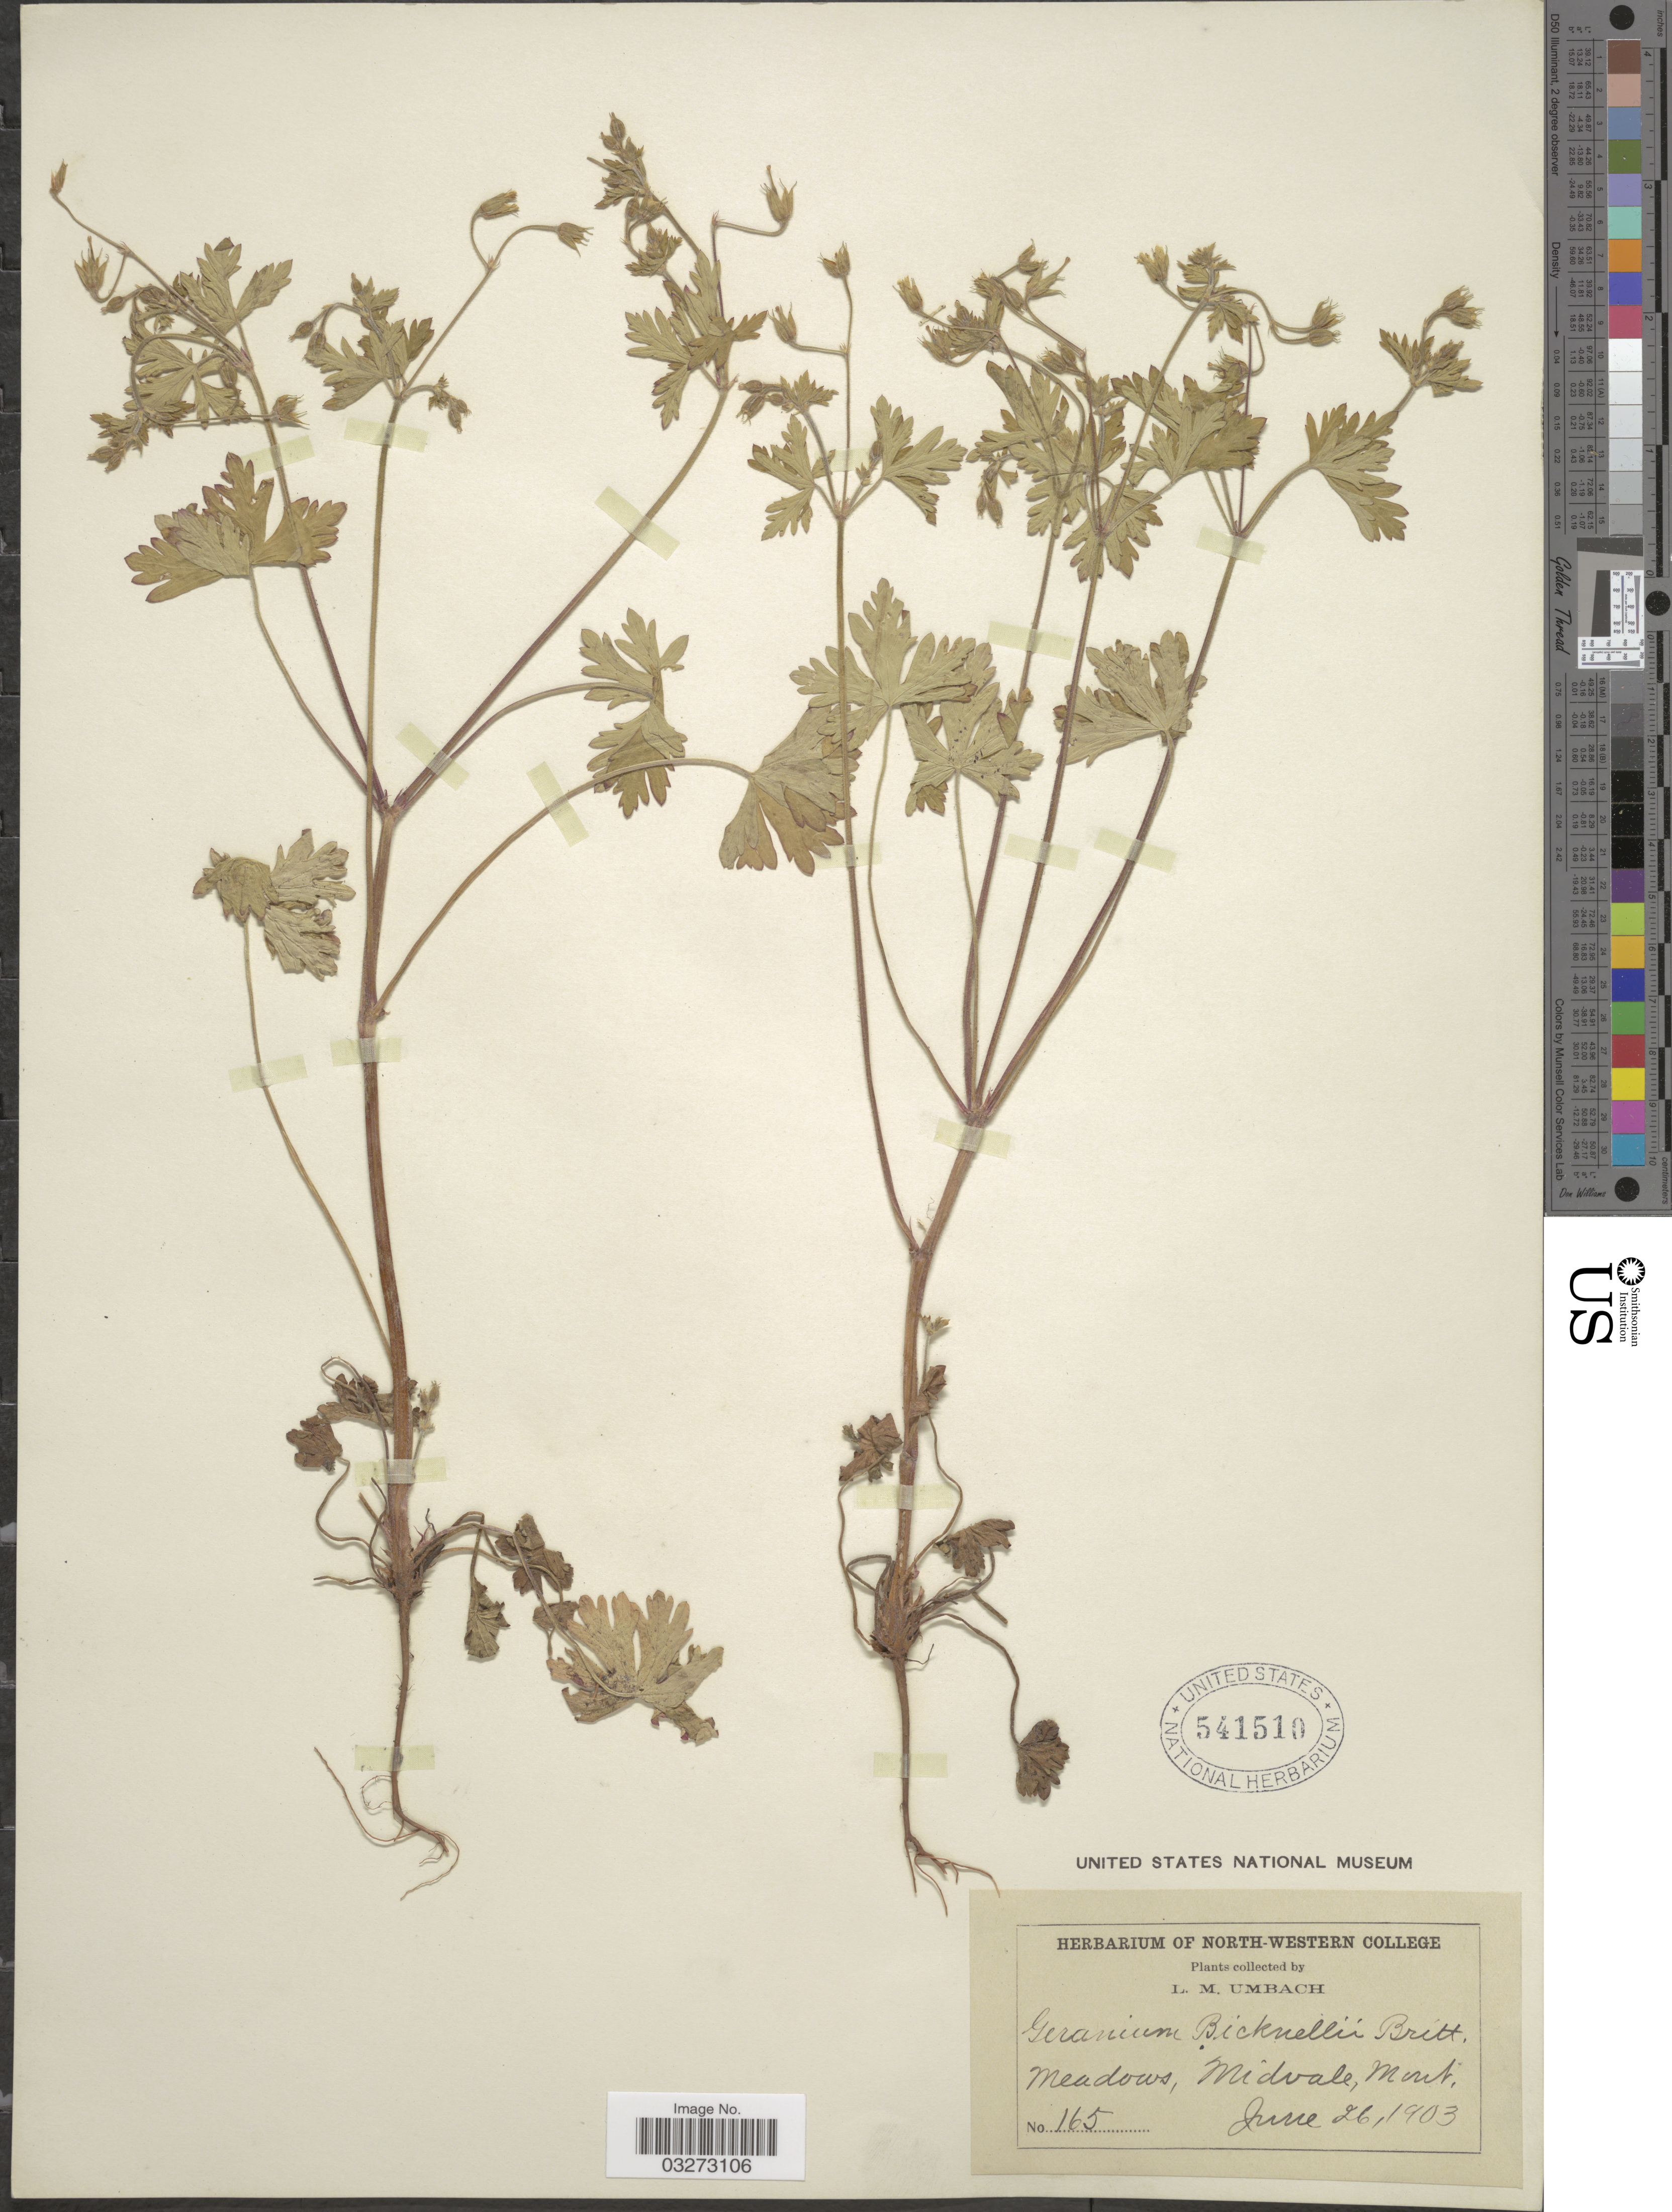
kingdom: Plantae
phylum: Tracheophyta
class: Magnoliopsida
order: Geraniales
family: Geraniaceae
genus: Geranium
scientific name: Geranium bicknellii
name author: Britton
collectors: L. M. Umbach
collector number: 165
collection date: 1903-06-26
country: United States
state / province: Montana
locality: Meadows, Midvale.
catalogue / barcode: US 541510